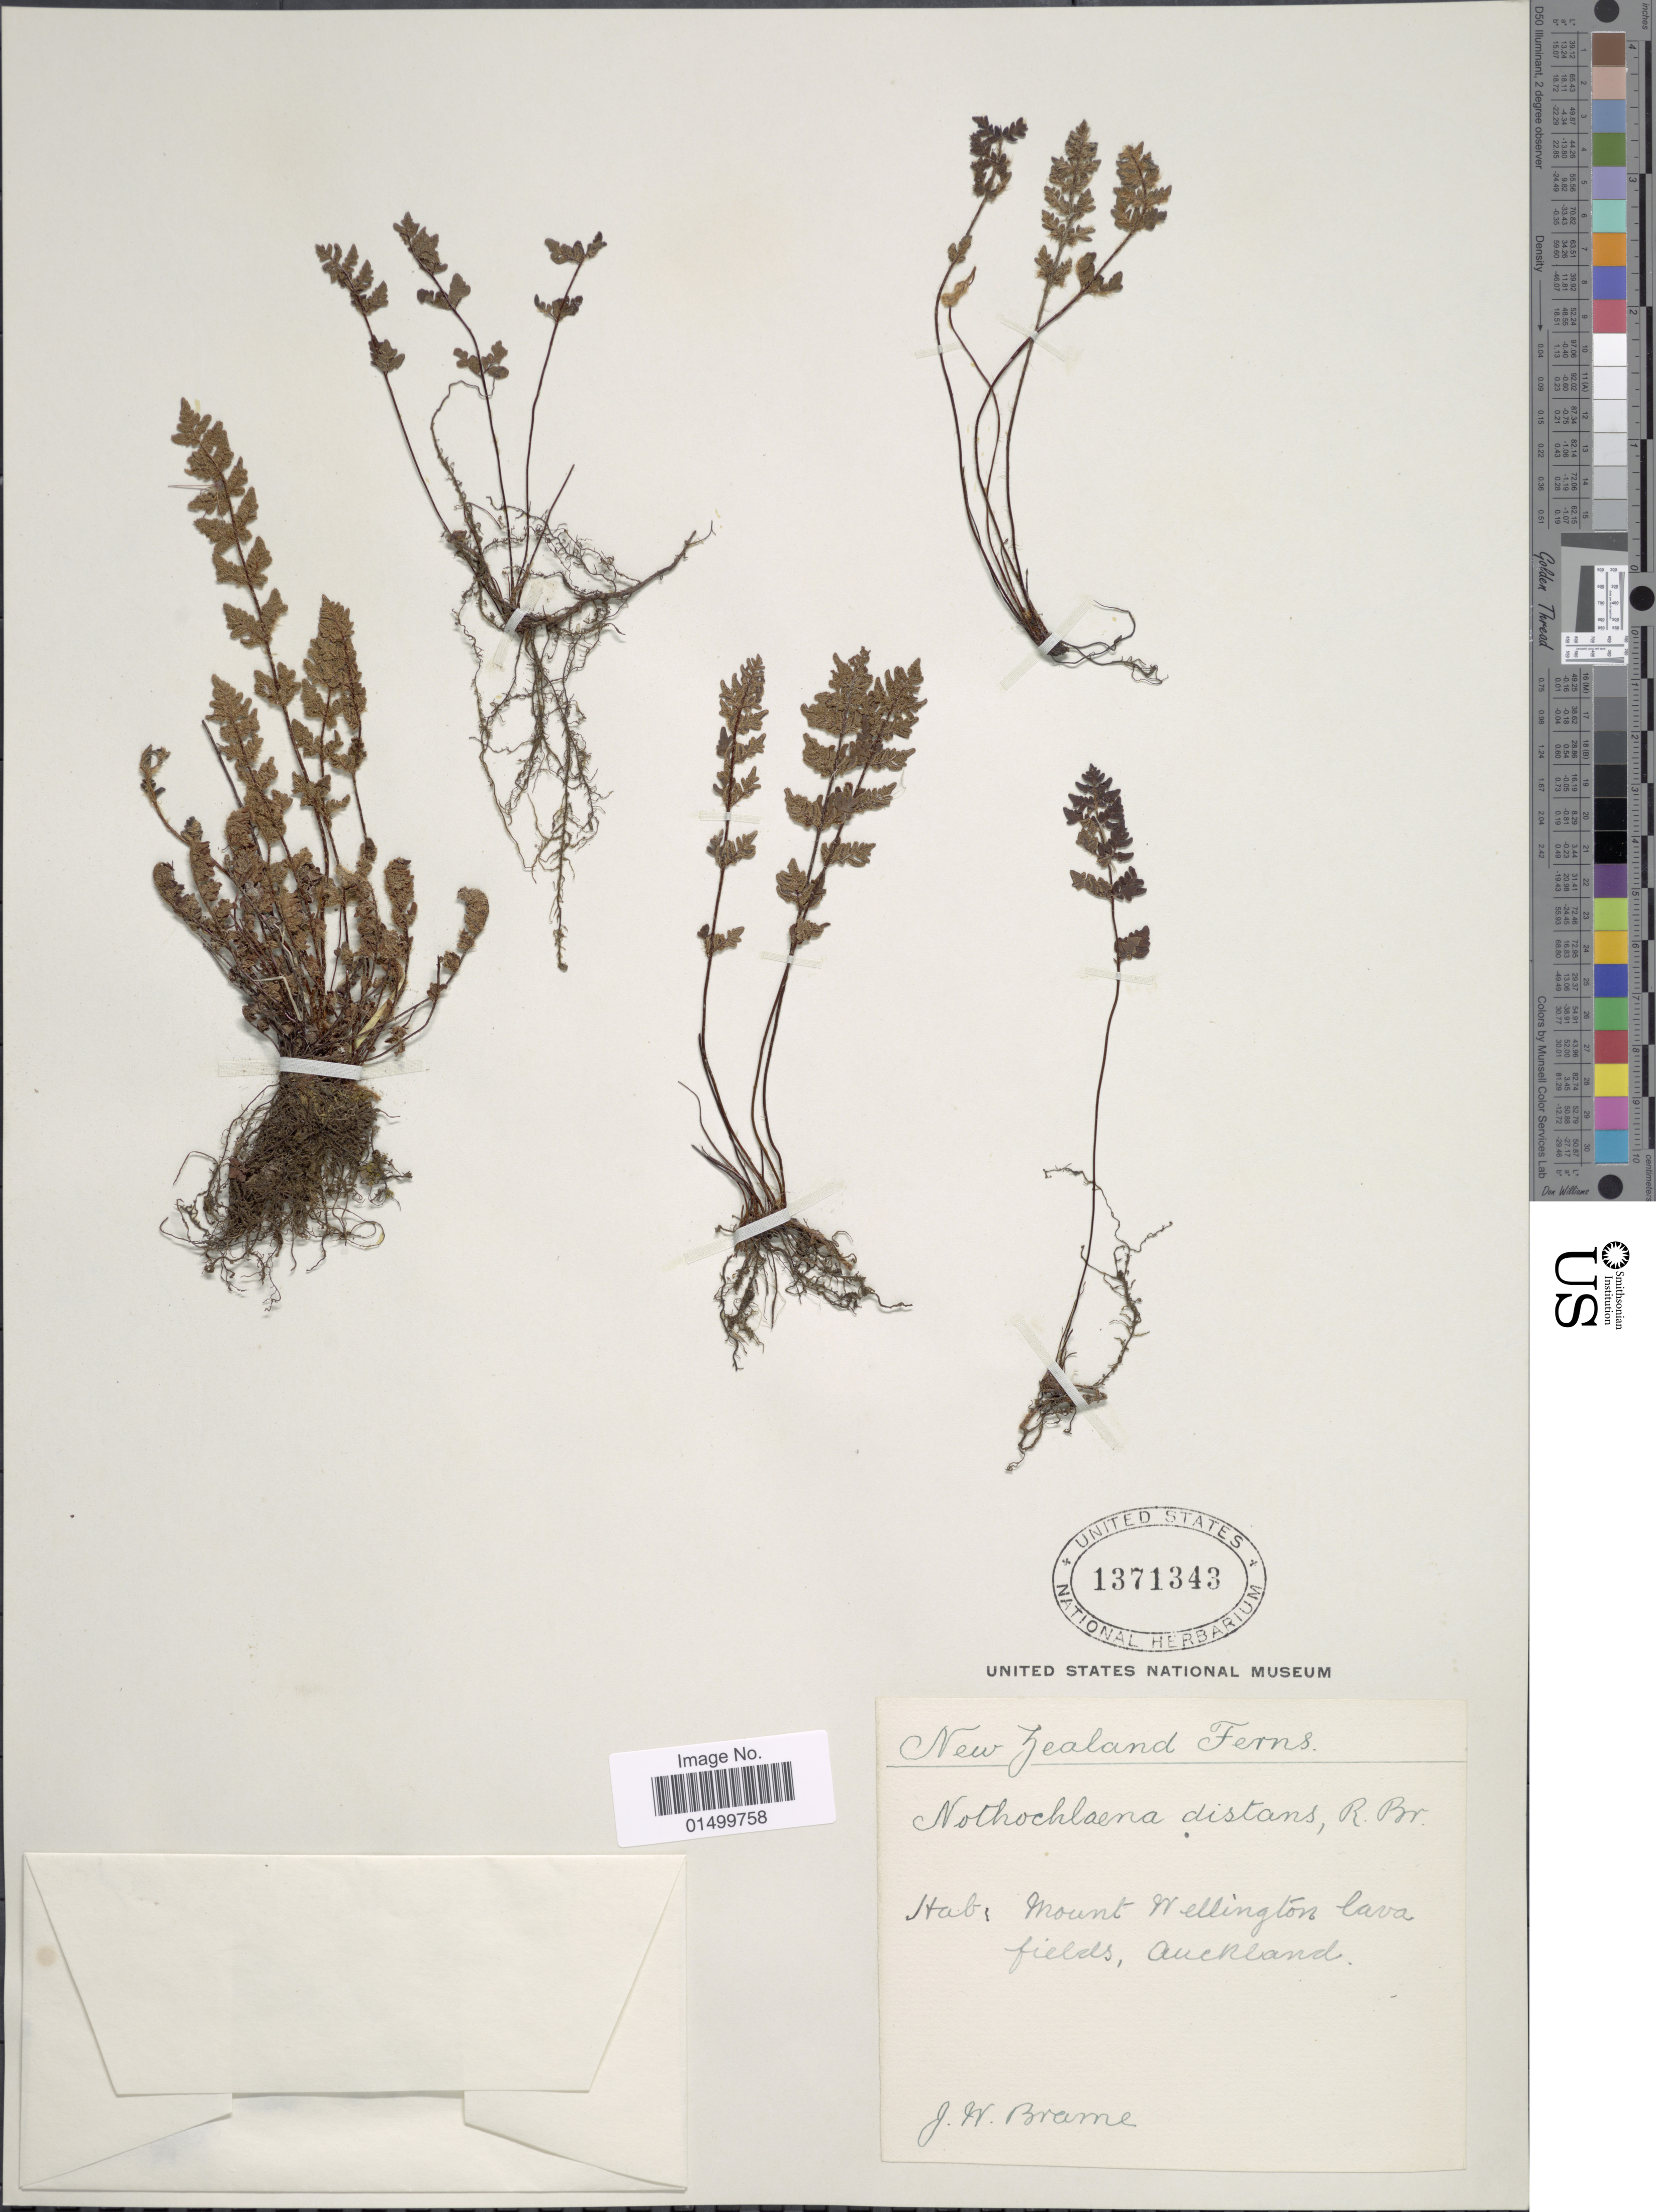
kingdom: Plantae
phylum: Tracheophyta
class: Polypodiopsida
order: Polypodiales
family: Pteridaceae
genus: Cheilanthes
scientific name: Cheilanthes distans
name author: Mett.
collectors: J. Brame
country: New Zealand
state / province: Auckland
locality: Mount Wellington lava fields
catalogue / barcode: US 1371343